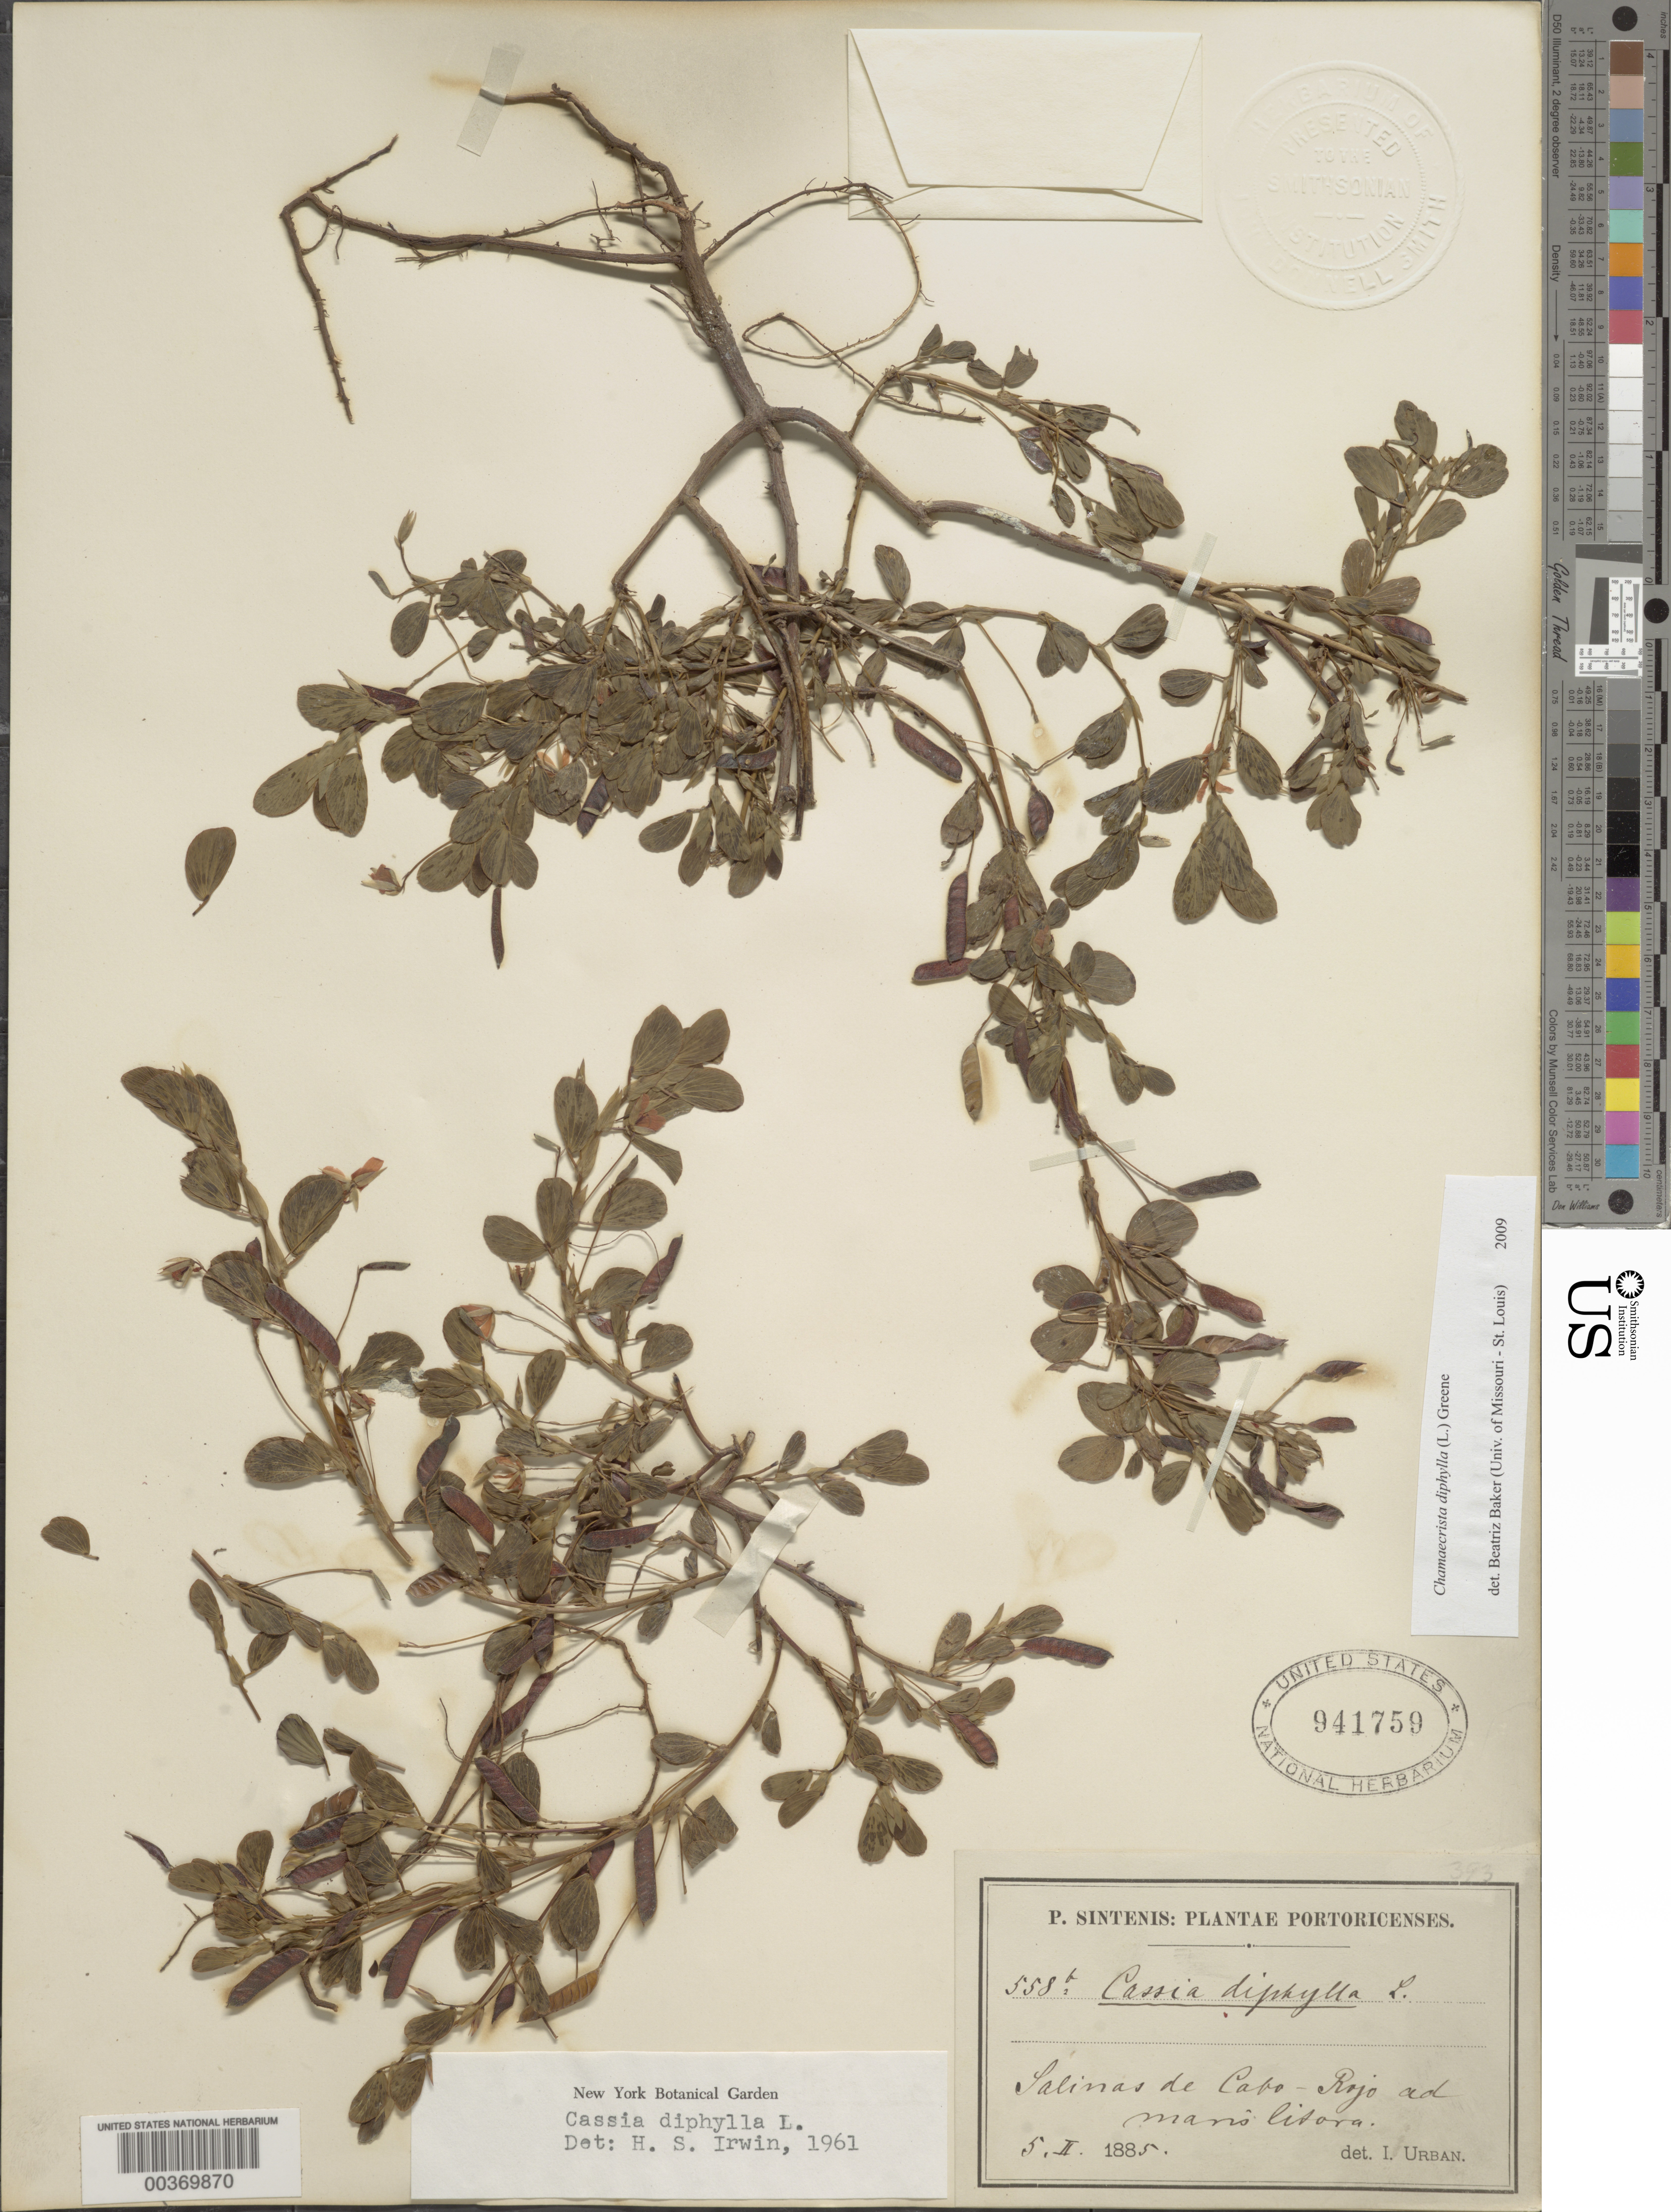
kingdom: Plantae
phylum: Tracheophyta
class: Magnoliopsida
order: Fabales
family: Fabaceae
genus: Chamaecrista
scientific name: Chamaecrista diphylla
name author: (L.) Greene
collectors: P. Sintenis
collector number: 558b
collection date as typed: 05 Feb 1885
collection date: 1885-02-05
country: Puerto Rico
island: Greater Antilles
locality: Salinas de Cabo-Rojo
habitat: Ad mans litora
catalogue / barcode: US 941759